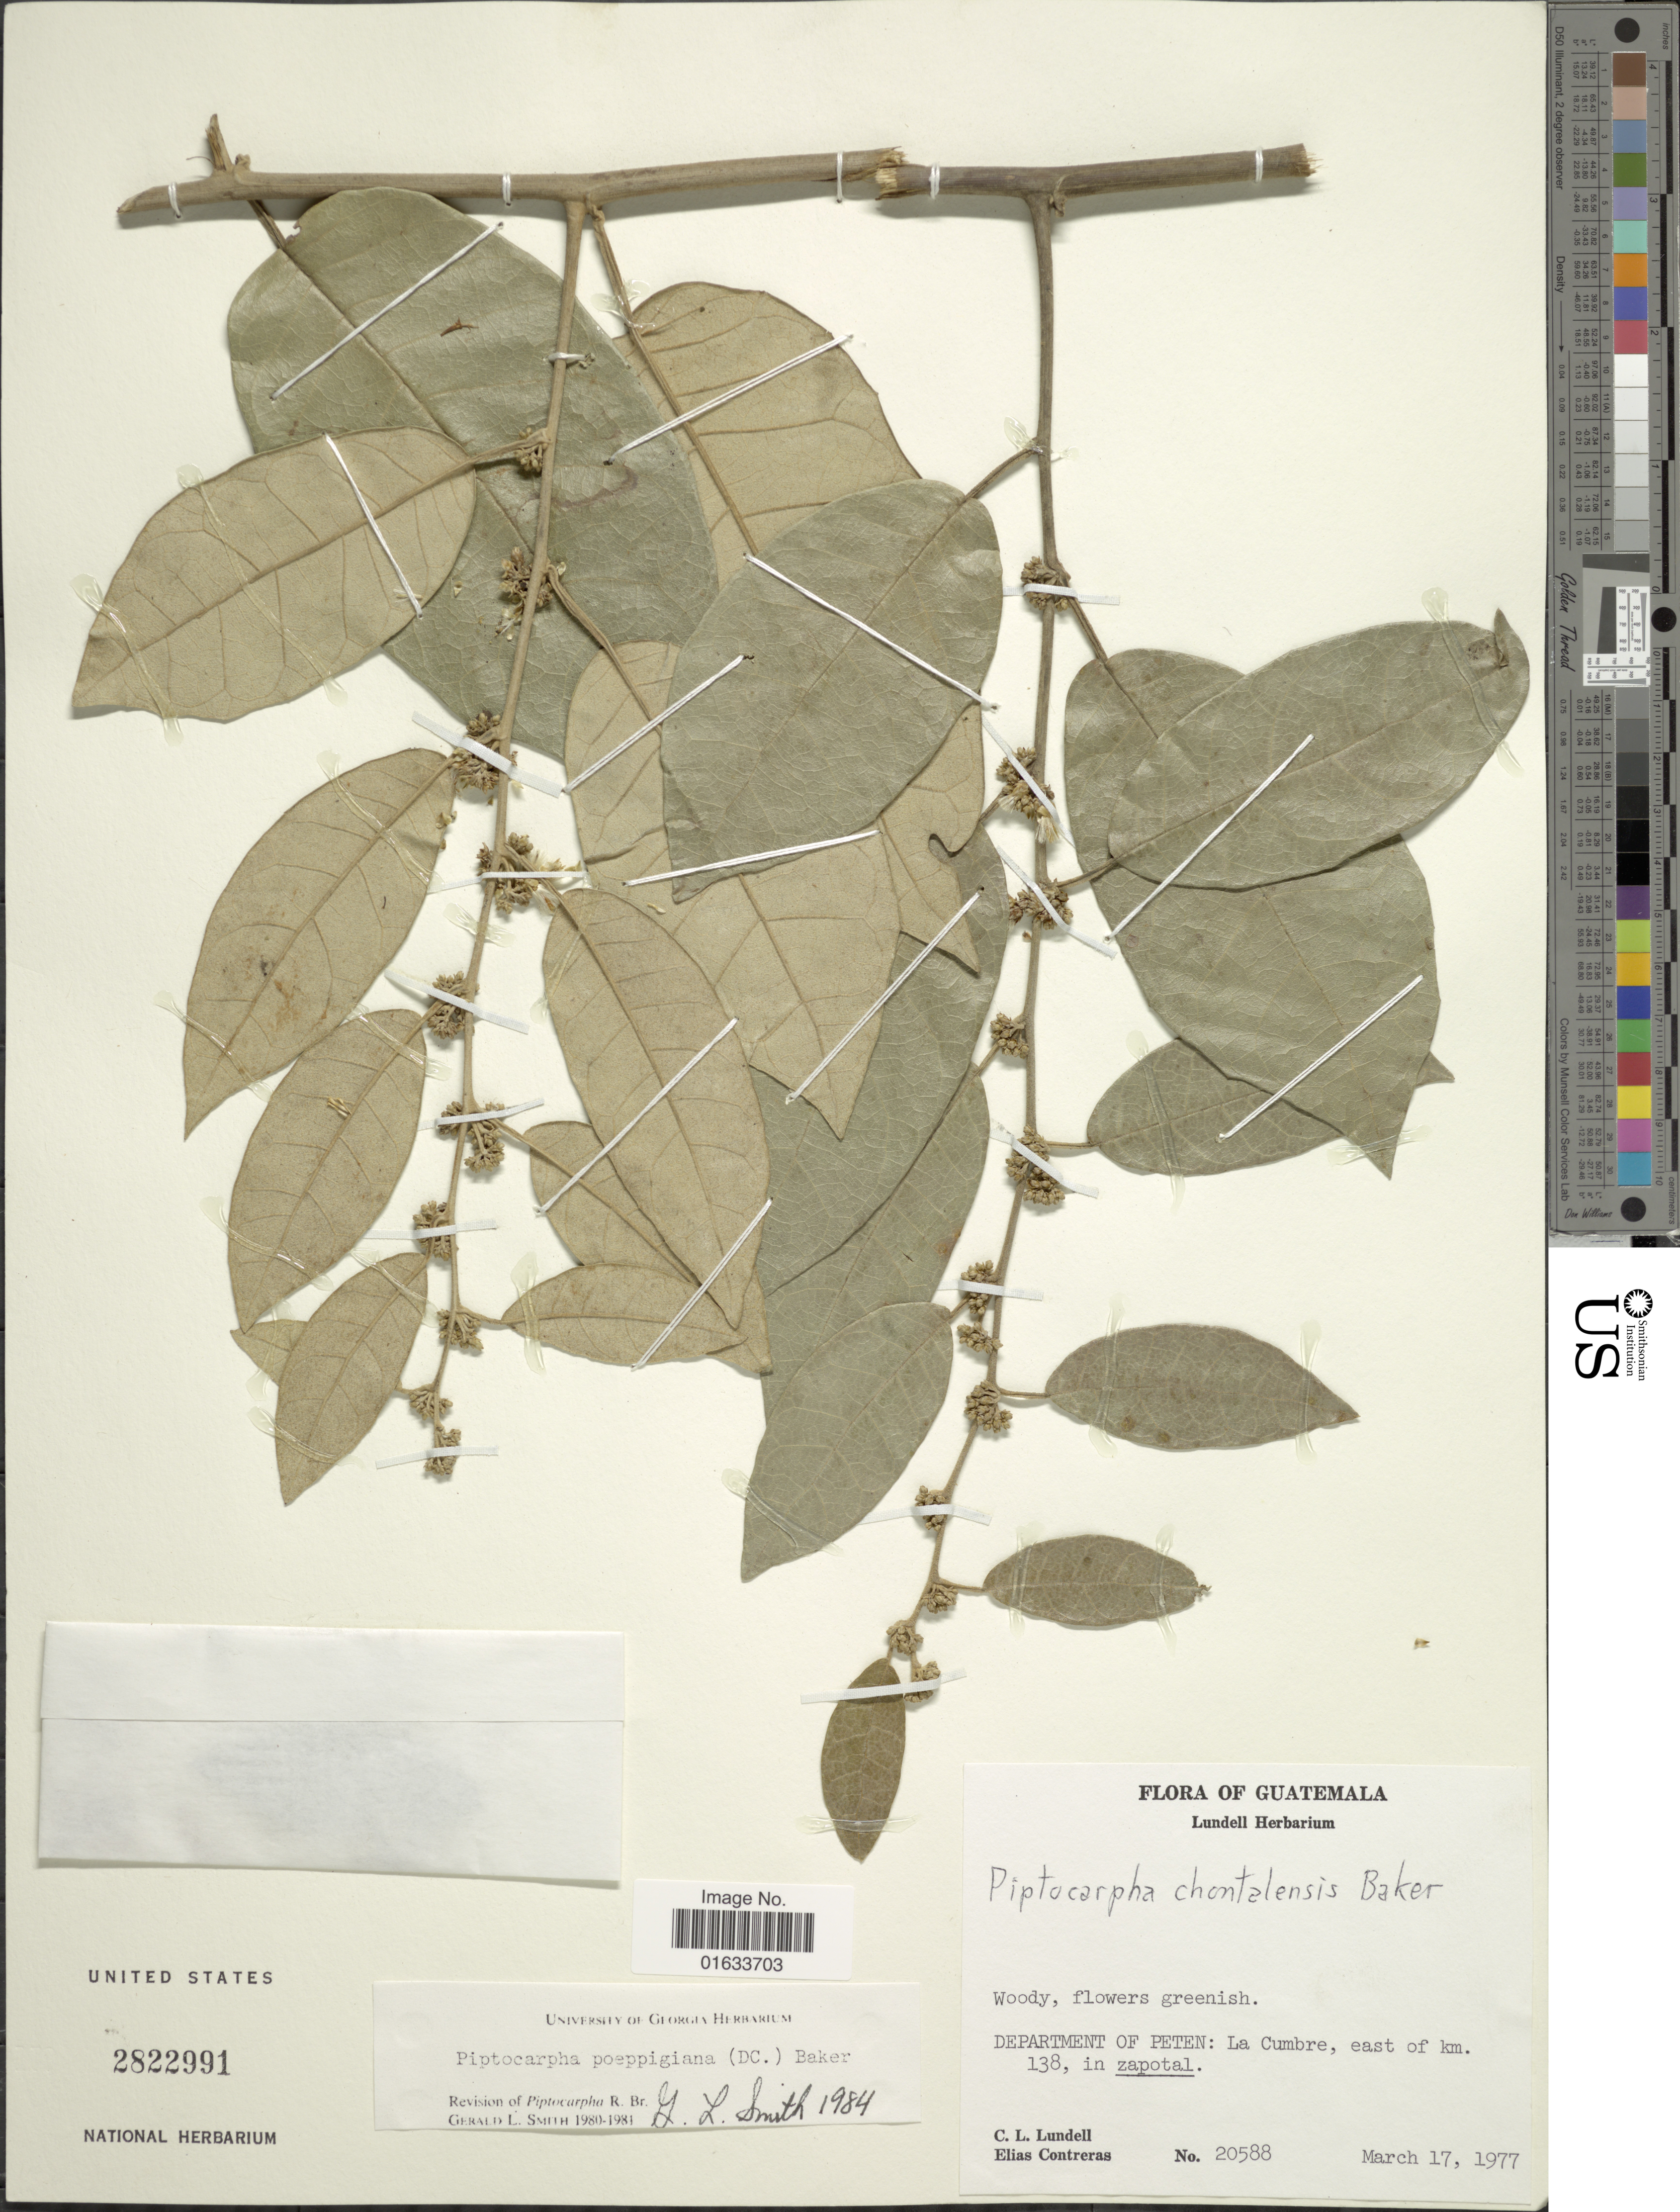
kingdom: Plantae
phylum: Tracheophyta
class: Magnoliopsida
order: Asterales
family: Asteraceae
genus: Piptocarpha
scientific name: Piptocarpha poeppigiana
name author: (DC.) Baker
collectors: C. L. Lundell & E. Contreras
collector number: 20588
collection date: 1977-03-17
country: Guatemala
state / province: El Petén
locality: Department of Peten: la Cumbre, east of km. 138, in zapotal.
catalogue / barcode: US 2822991